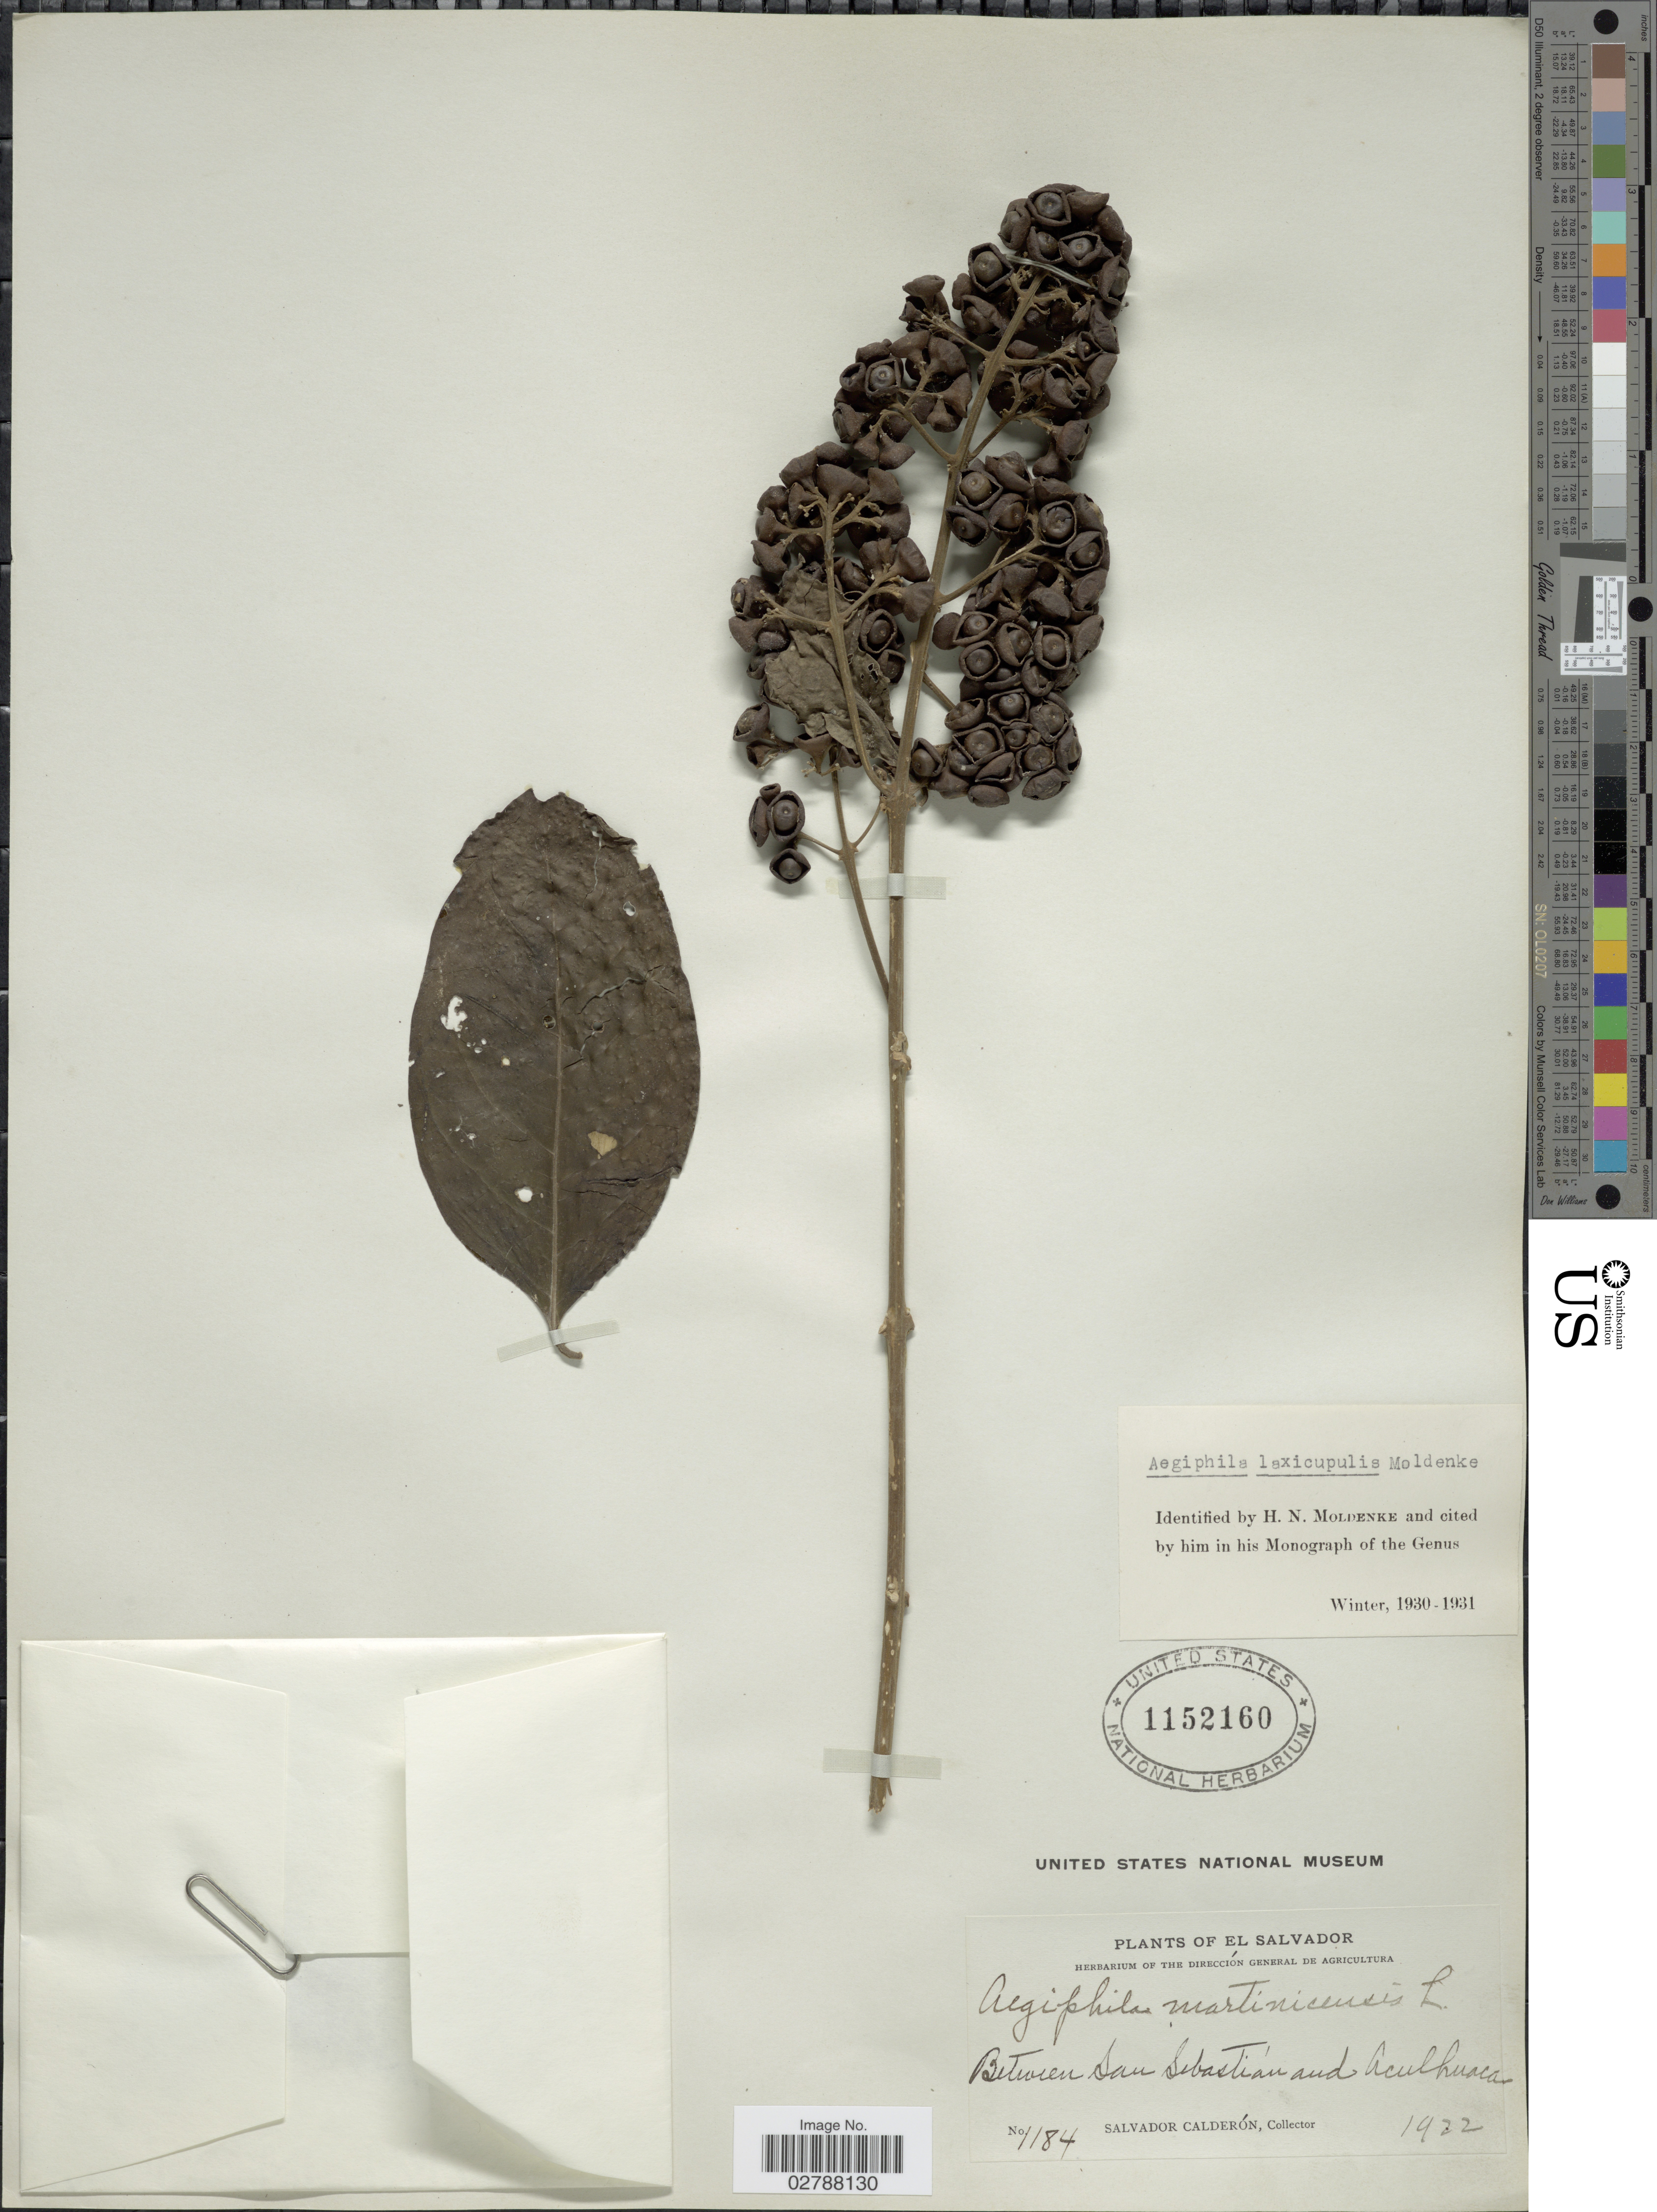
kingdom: Plantae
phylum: Tracheophyta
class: Magnoliopsida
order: Lamiales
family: Lamiaceae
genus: Aegiphila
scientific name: Aegiphila laxicupulis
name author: Moldenke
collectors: S. Calderón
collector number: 1184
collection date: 1922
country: El Salvador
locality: Between San Sebastian and Aculhuaca.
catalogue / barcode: US 1152160